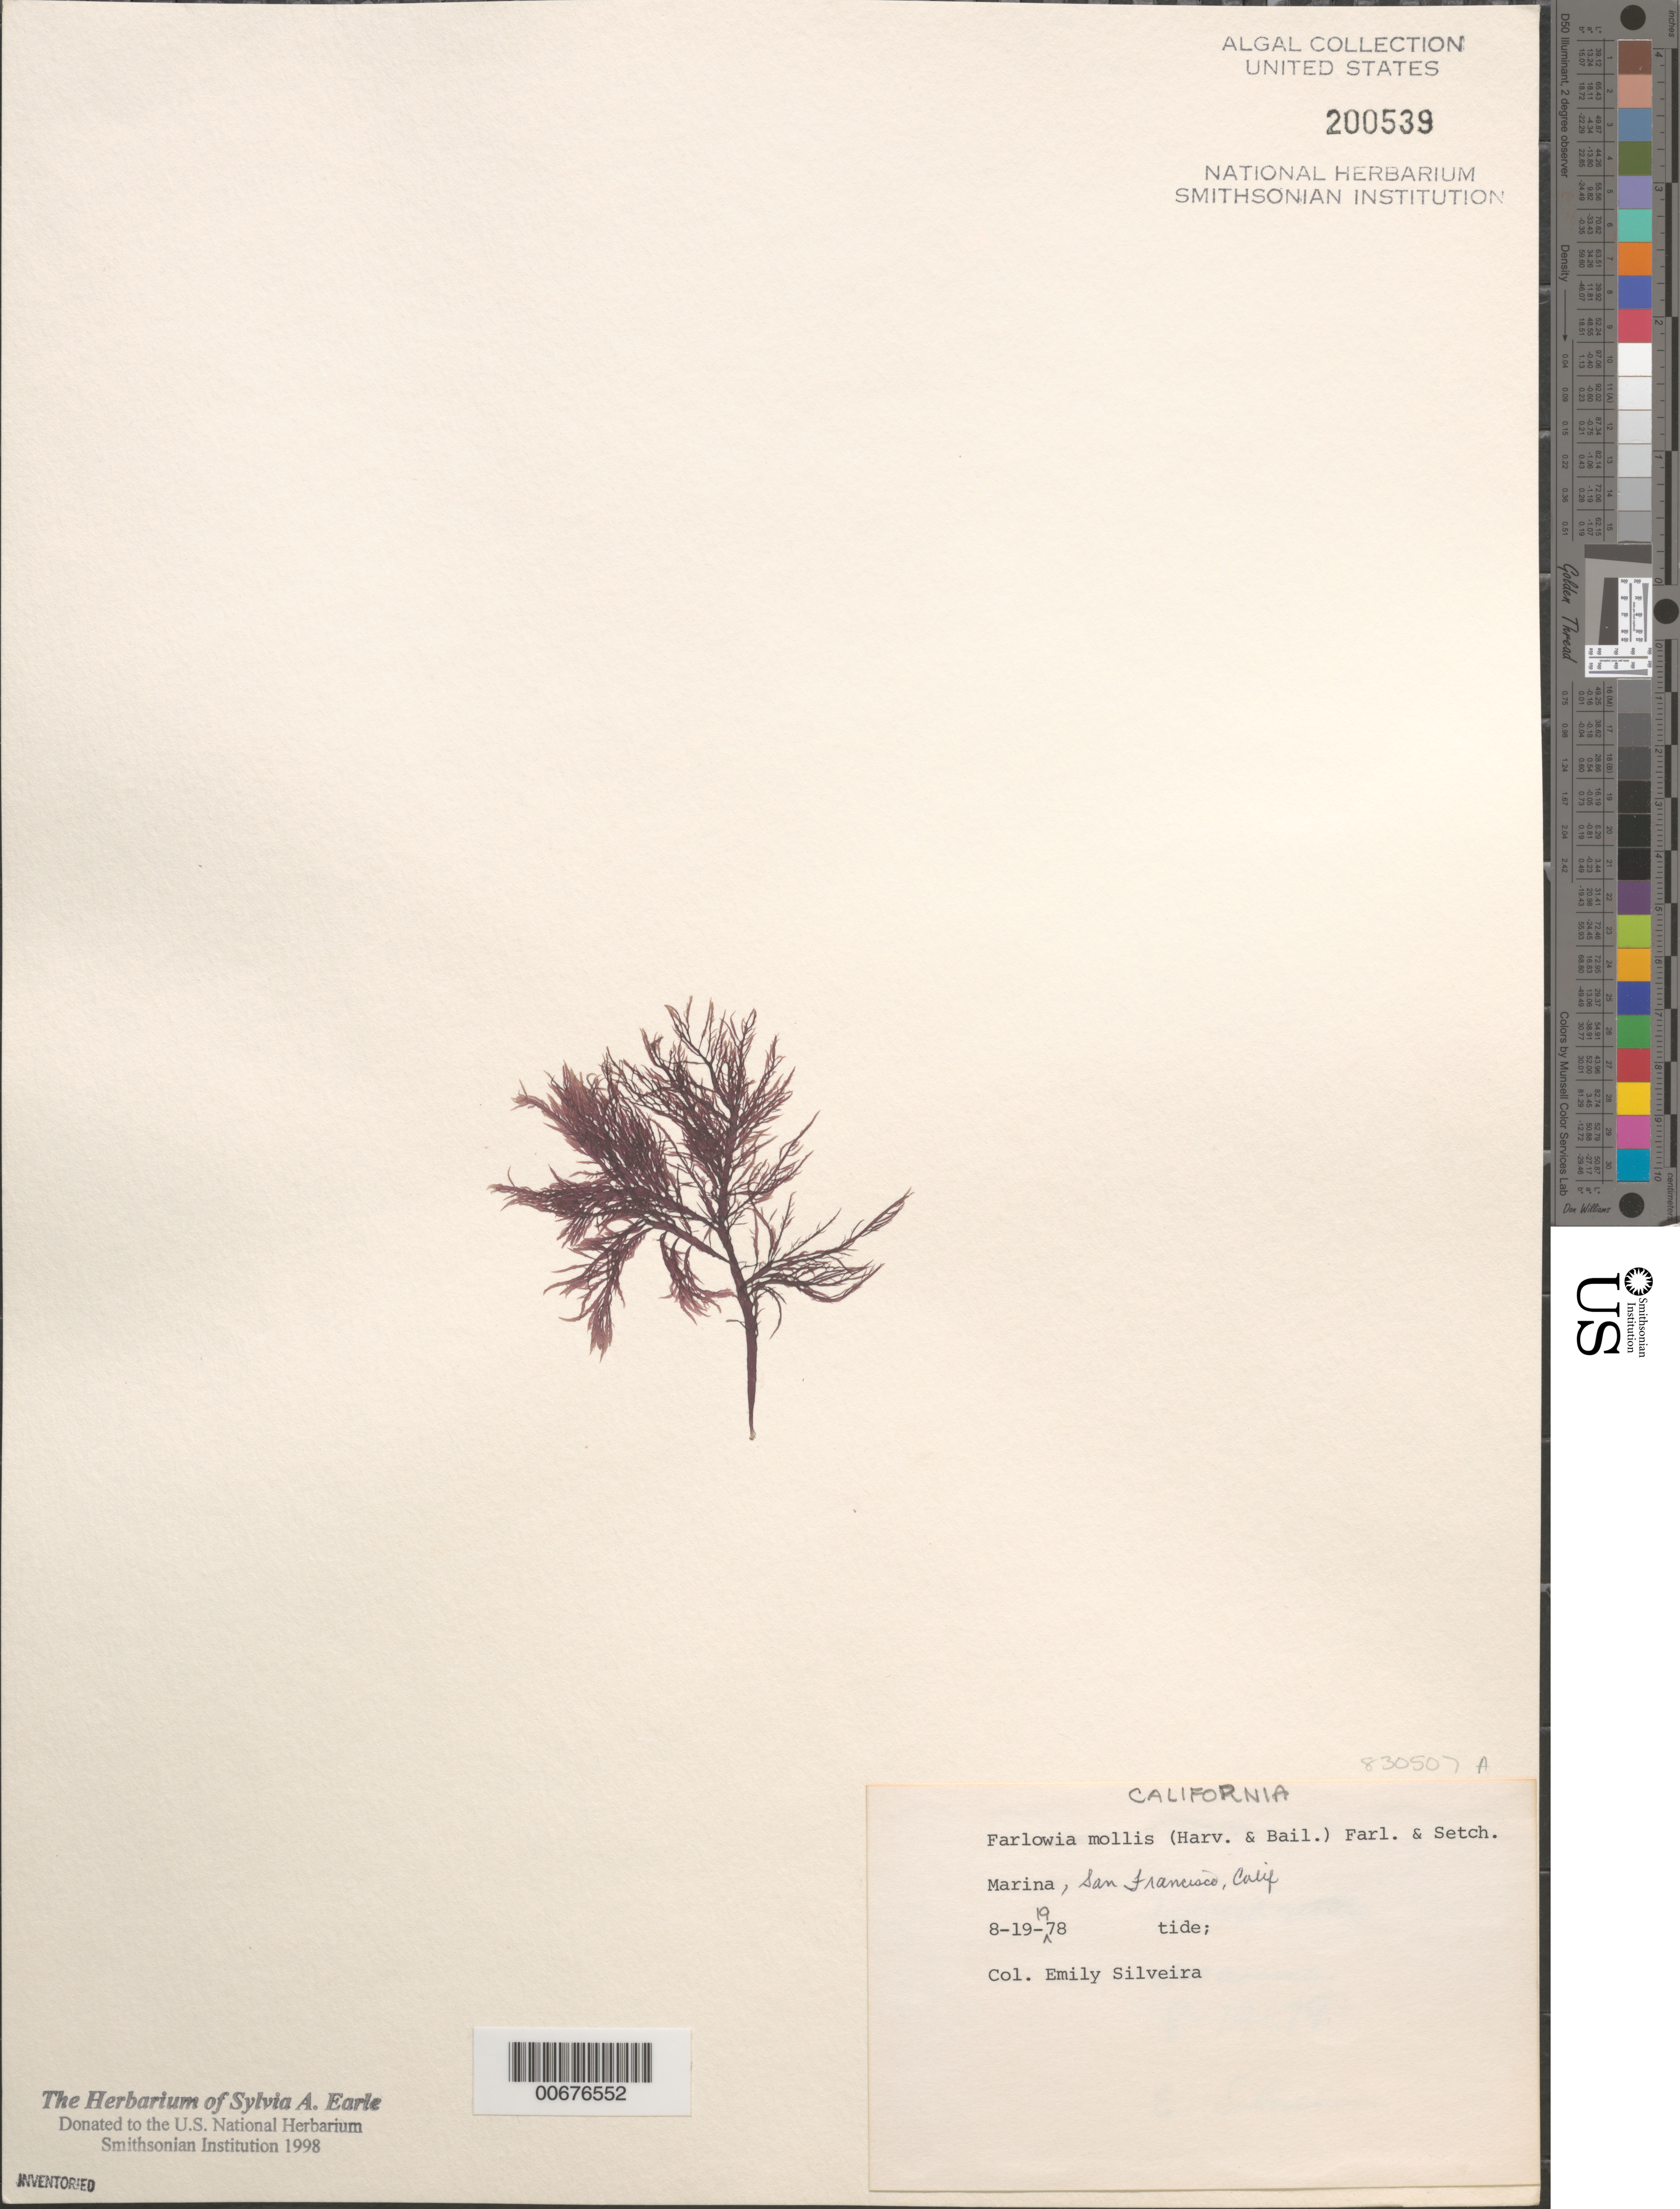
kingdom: Plantae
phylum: Rhodophyta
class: Florideophyceae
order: Gigartinales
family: Dumontiaceae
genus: Farlowia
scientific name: Farlowia mollis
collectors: E. A. Silveira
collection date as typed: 19 Aug 1978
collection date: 1978-08-19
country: United States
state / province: California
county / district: San Francisco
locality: San Francisco, marina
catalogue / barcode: US 200539